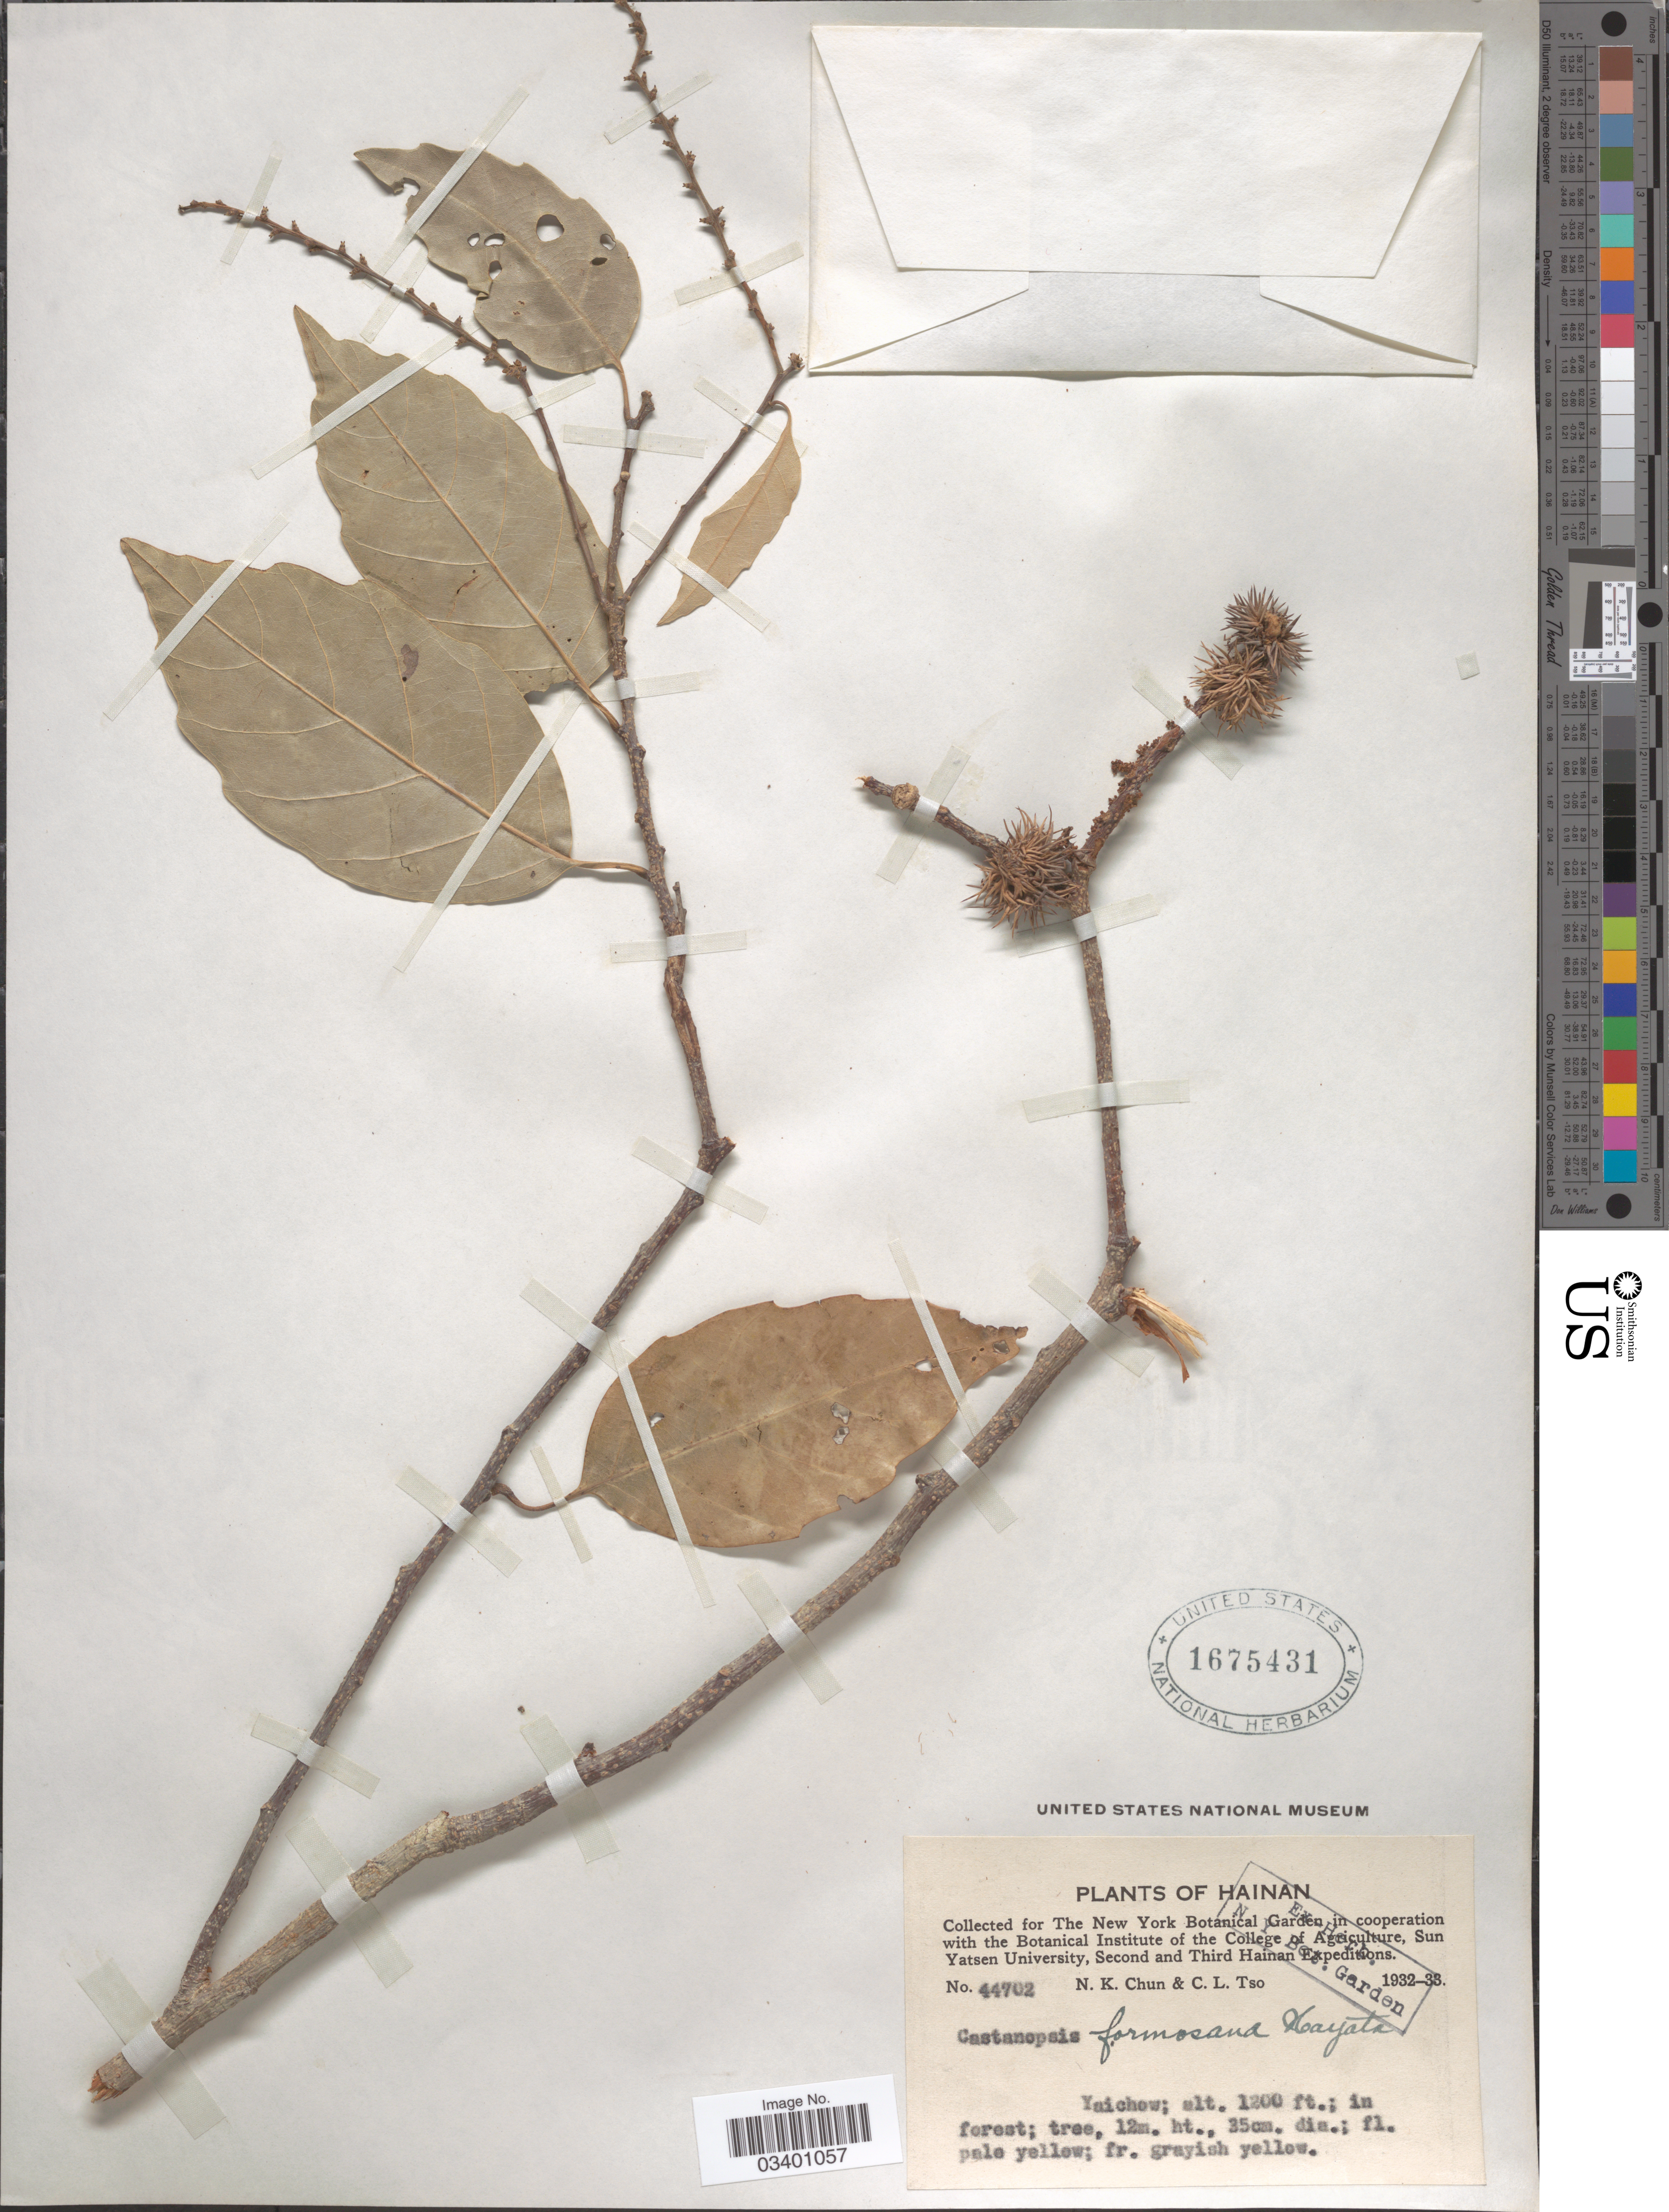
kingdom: Plantae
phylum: Tracheophyta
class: Magnoliopsida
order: Fagales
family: Fagaceae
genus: Castanopsis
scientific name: Castanopsis formosana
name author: (Skan) Hayata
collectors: N. K. Chun & C. Tso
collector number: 44702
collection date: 1932/1933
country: China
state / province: Hainan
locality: Yaichow.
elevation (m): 366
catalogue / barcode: US 1675431